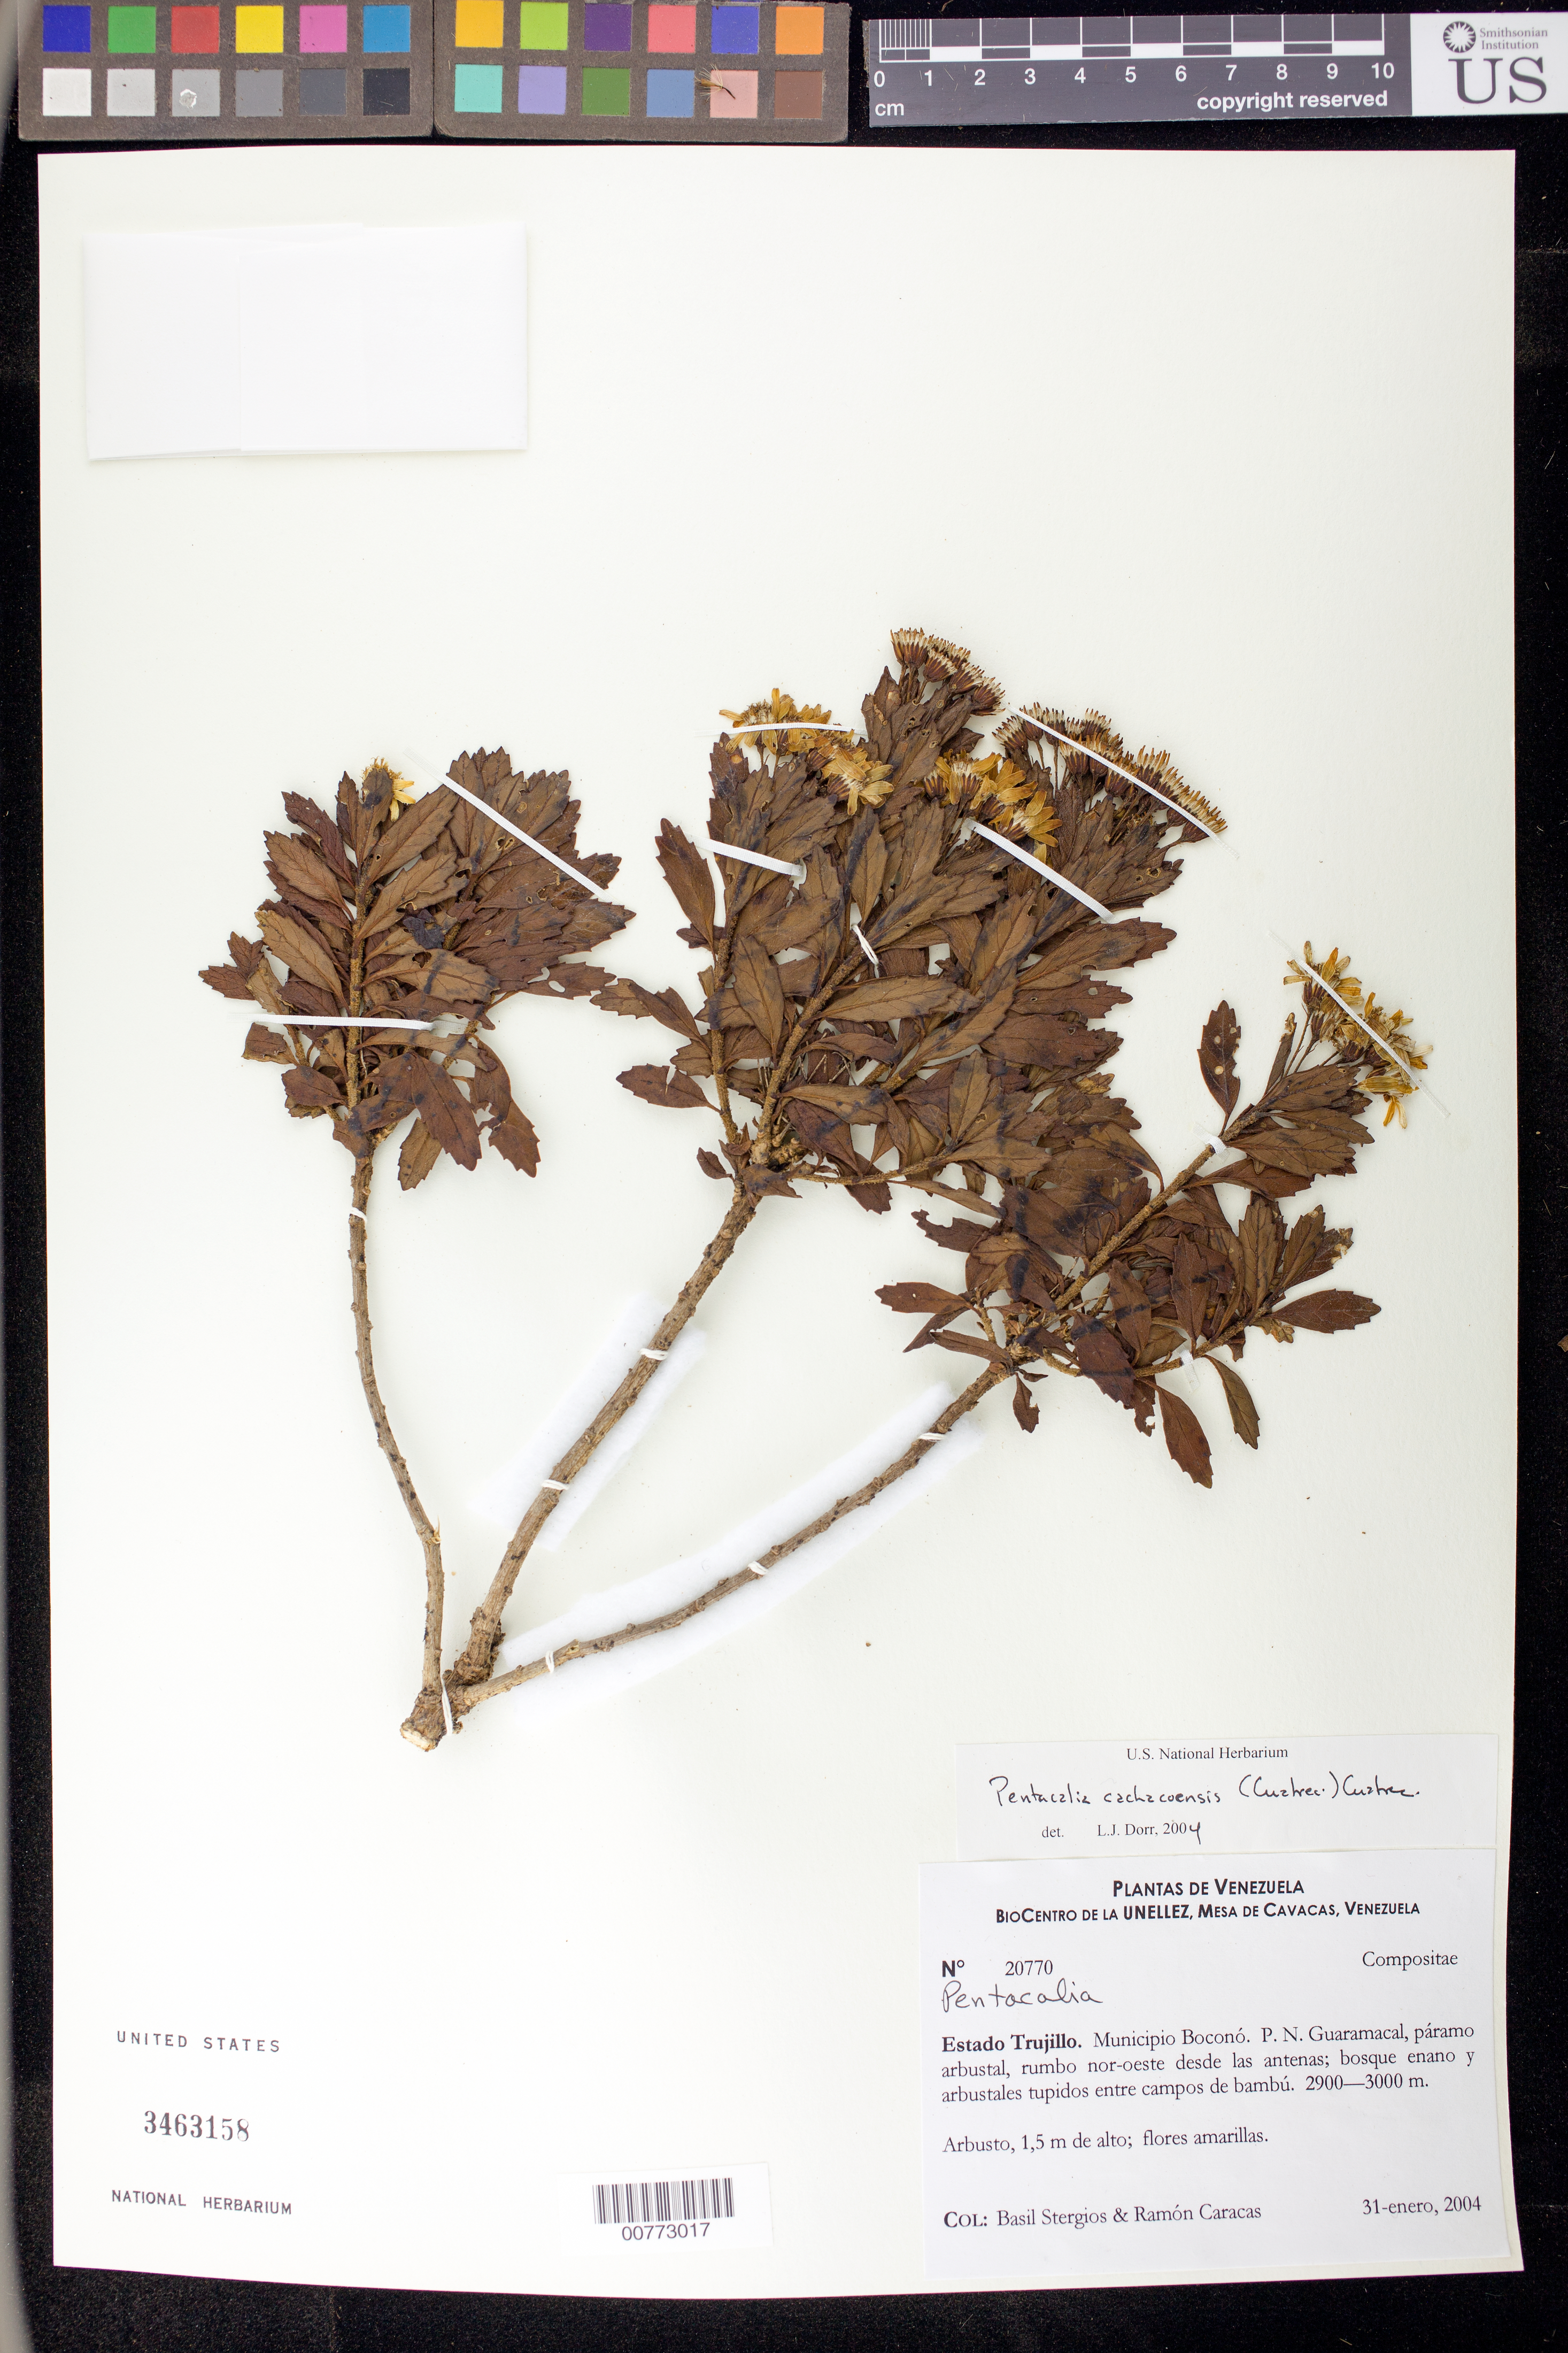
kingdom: Plantae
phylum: Tracheophyta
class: Magnoliopsida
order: Asterales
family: Asteraceae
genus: Pentacalia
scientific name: Pentacalia cachacoensis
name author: (Cuatrec.) Cuatrec.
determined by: Dorr, L. J., (BOT), Smithsonian Institution - National Museum of Natural History (UNITED STATES)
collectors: B. G. Stergios & R. Caracas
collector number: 20770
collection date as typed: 31 Jan 2004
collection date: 2004-01-31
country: Venezuela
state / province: Trujillo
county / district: Boconó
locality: Parque Nacional Guaramacal, rumbo NE desde las antenas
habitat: Páramo arbustal.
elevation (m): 2900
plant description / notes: PORT, US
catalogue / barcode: US 3463158